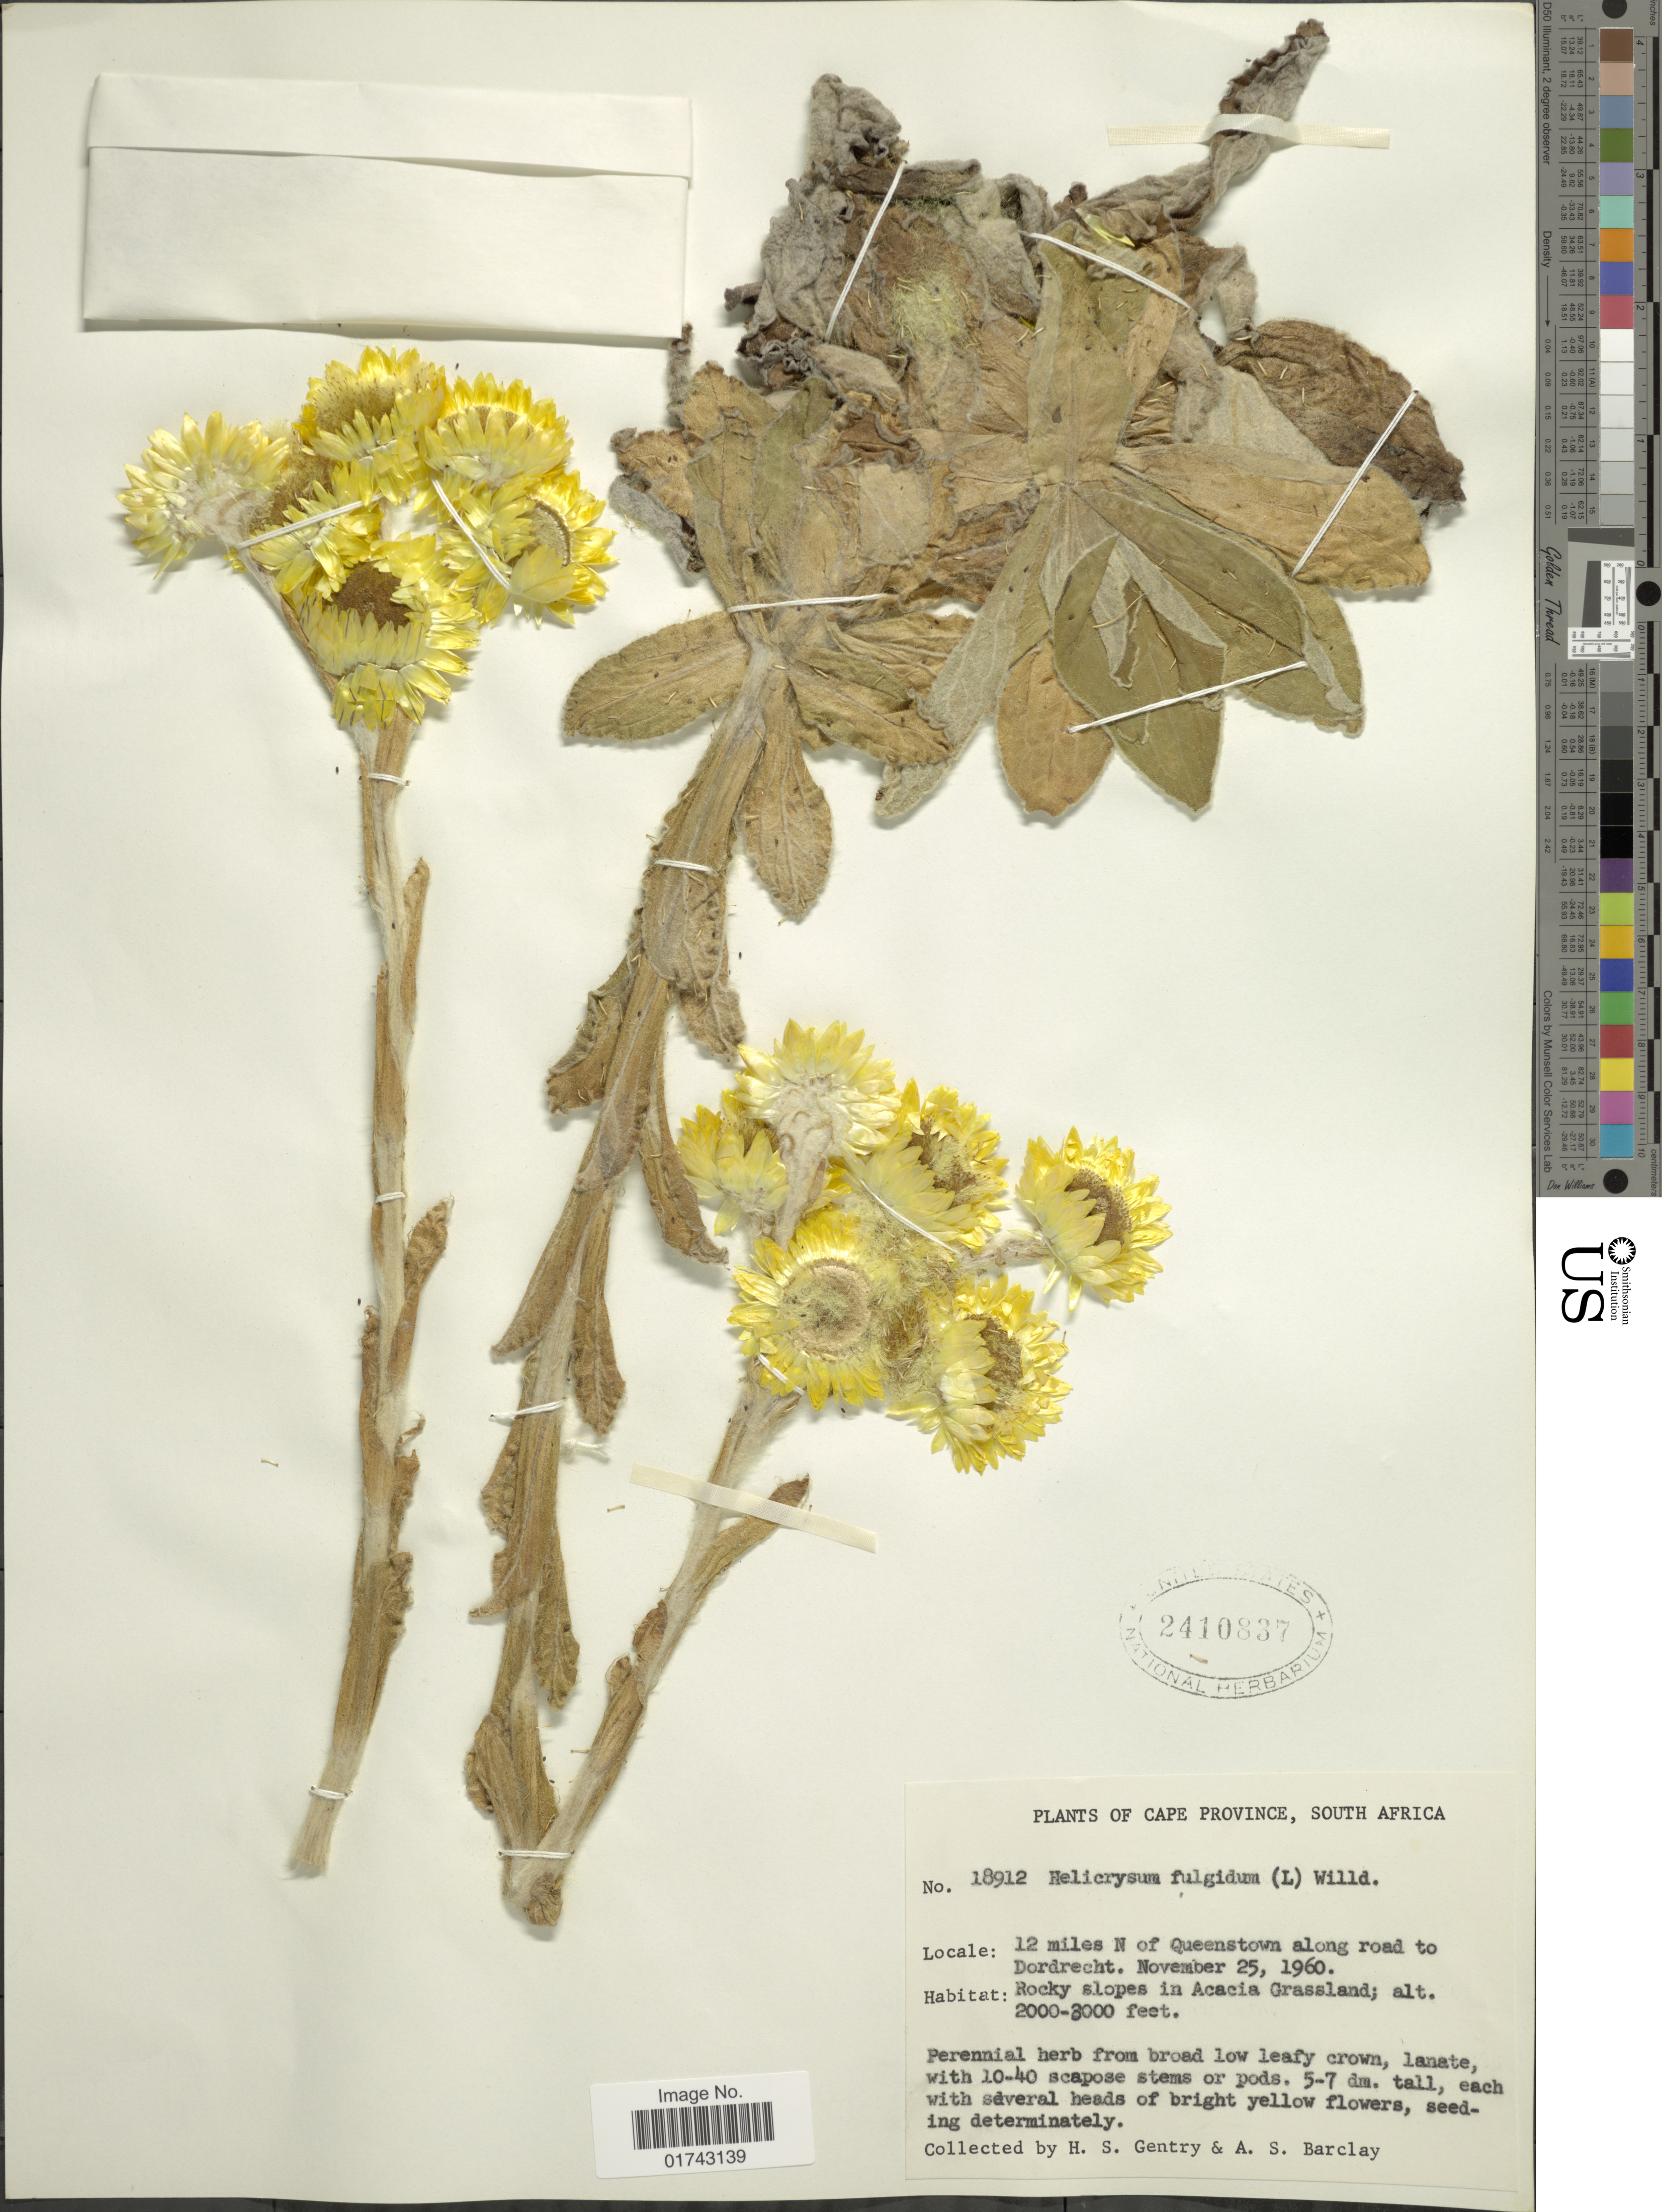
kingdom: Plantae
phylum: Tracheophyta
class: Magnoliopsida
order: Asterales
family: Asteraceae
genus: Helichrysum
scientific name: Helichrysum fulgidum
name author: (L. f.) A. Cunn.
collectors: H. S. Gentry & A. S. Barclay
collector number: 18912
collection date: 1960-11-25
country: South Africa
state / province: Eastern Cape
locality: Cape Province, South Africa, 12 miles N of Queenstown along road to Dordrecht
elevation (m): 610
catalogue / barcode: US 2410837